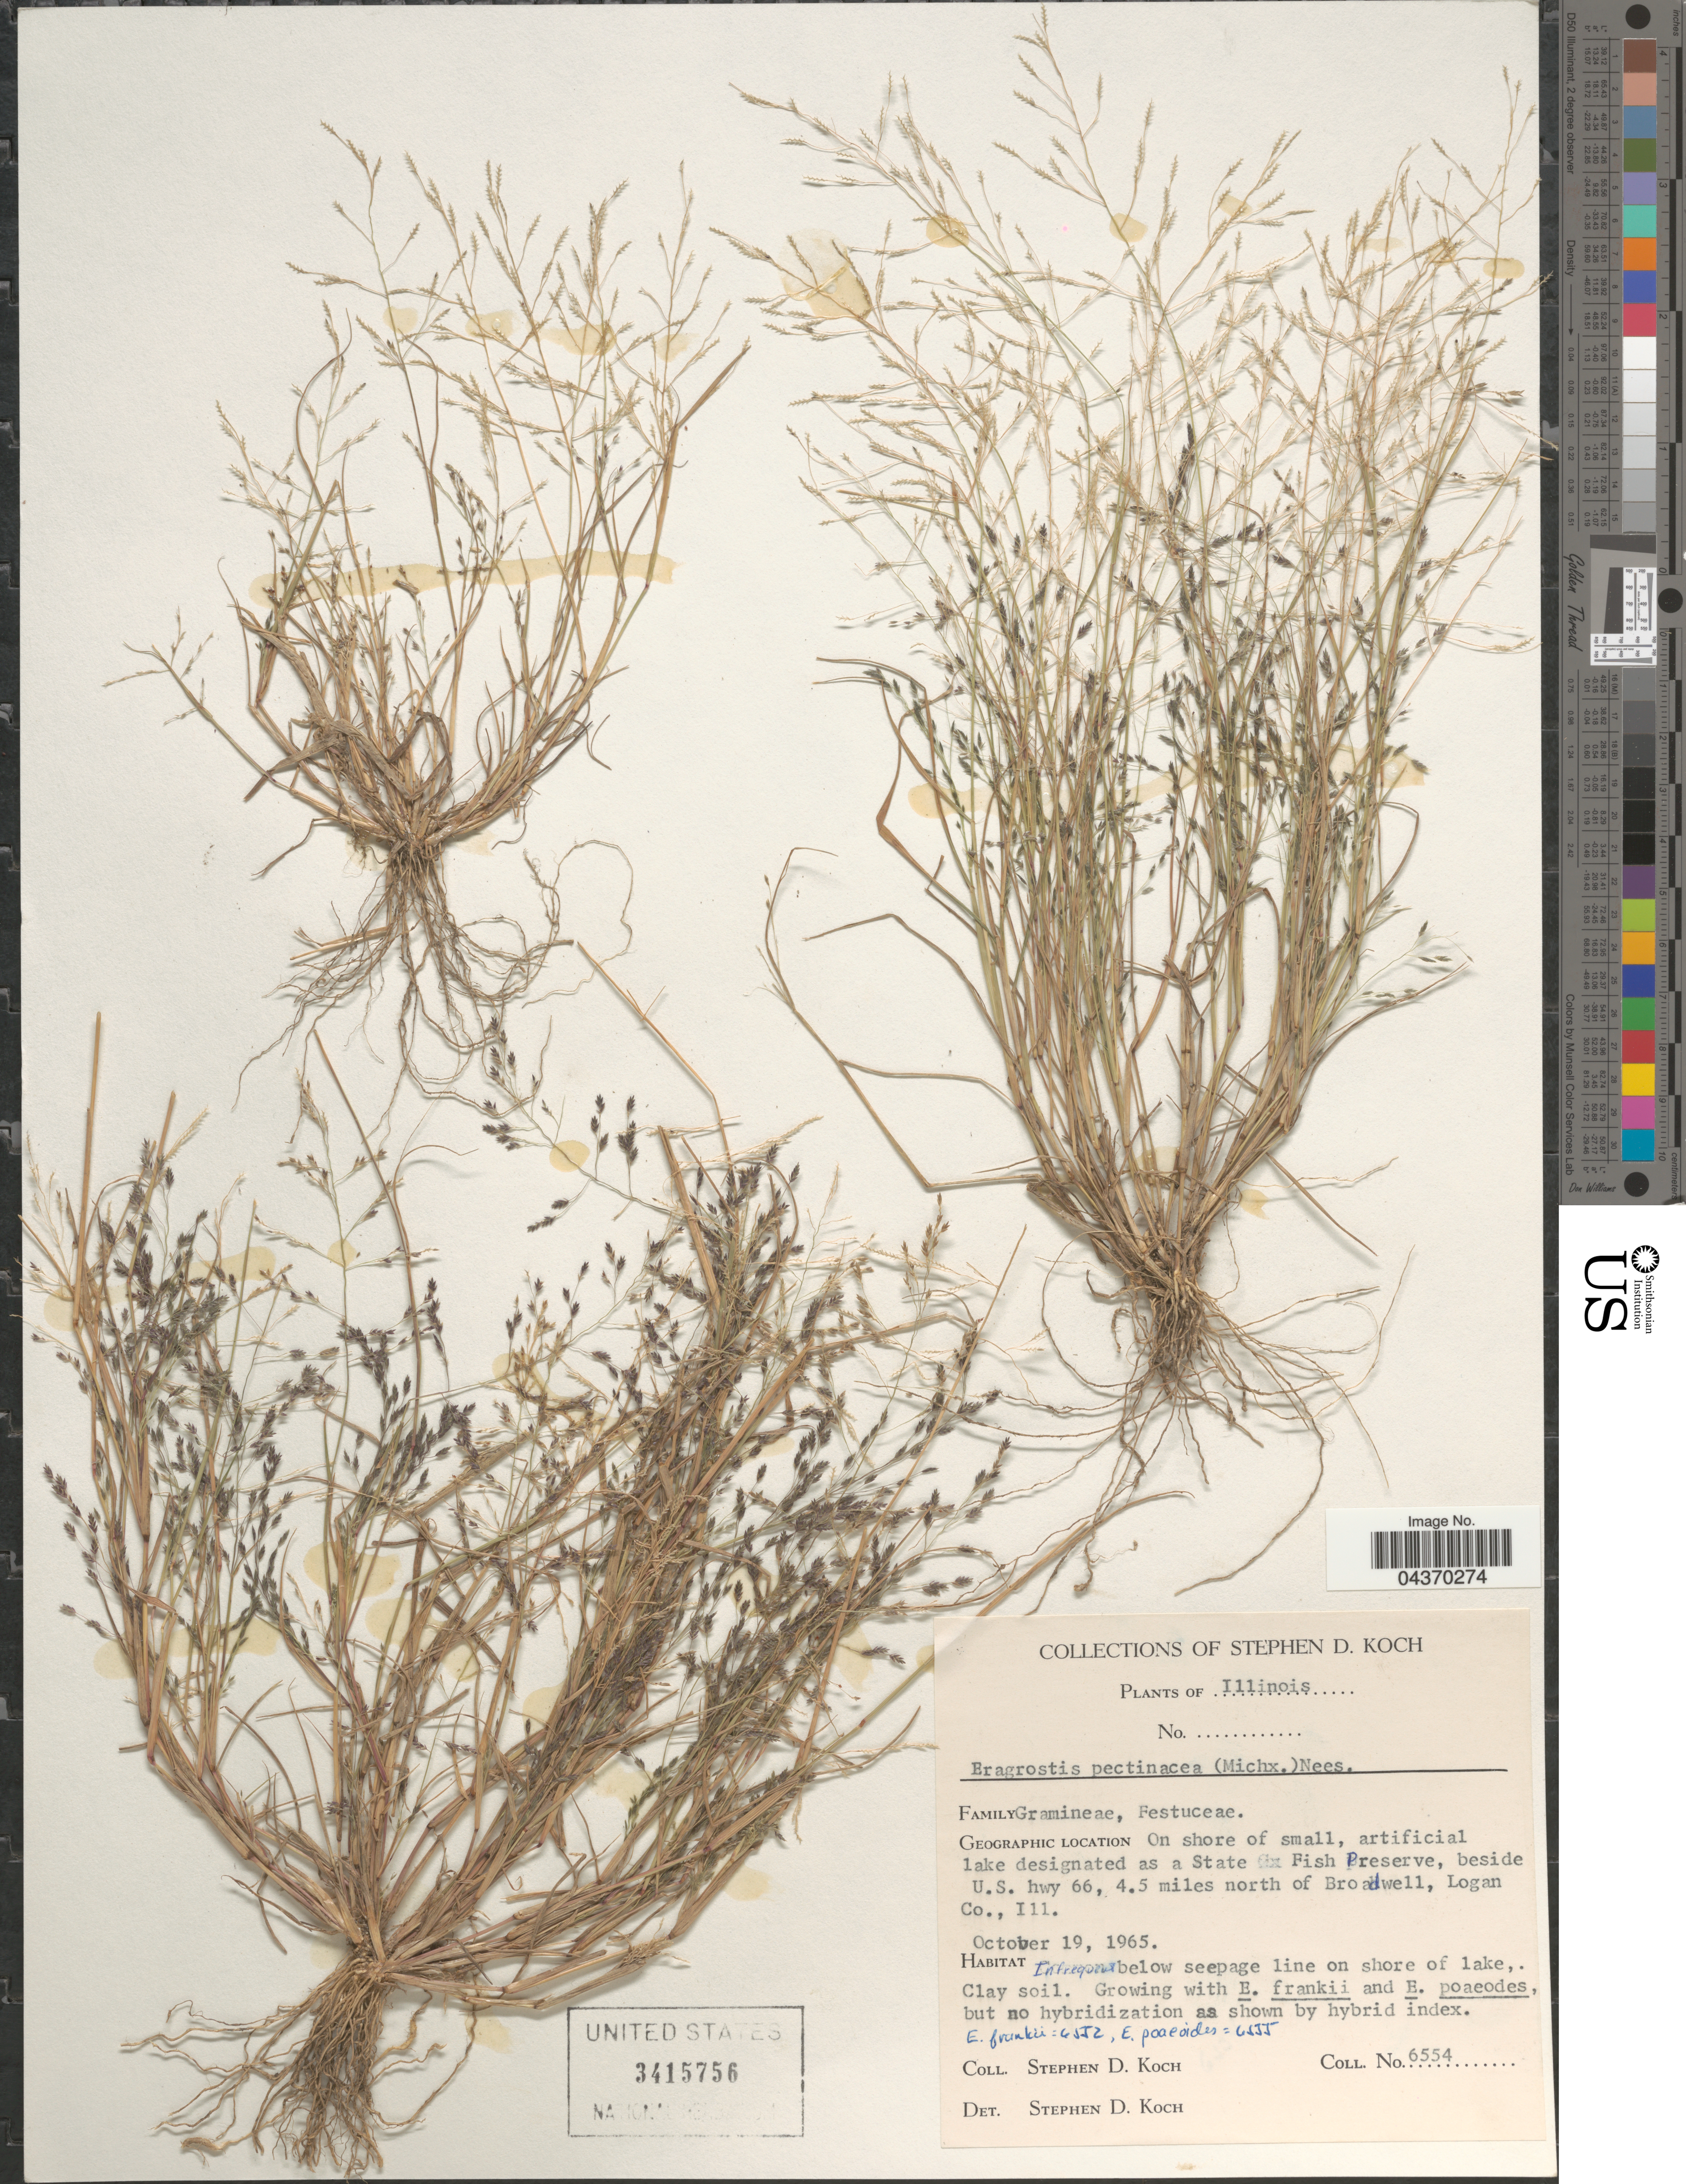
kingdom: Plantae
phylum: Tracheophyta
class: Liliopsida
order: Poales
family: Poaceae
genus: Eragrostis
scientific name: Eragrostis pectinacea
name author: (Michx.) Nees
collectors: S. D. Koch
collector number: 6554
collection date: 1965-10-19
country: United States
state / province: Illinois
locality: On shore of small, artificial lake designated as a State Fish Preserve, beside U.S. hwy 66, 4.5 miles north of Broadwell, Logan Co.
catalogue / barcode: US 3415756